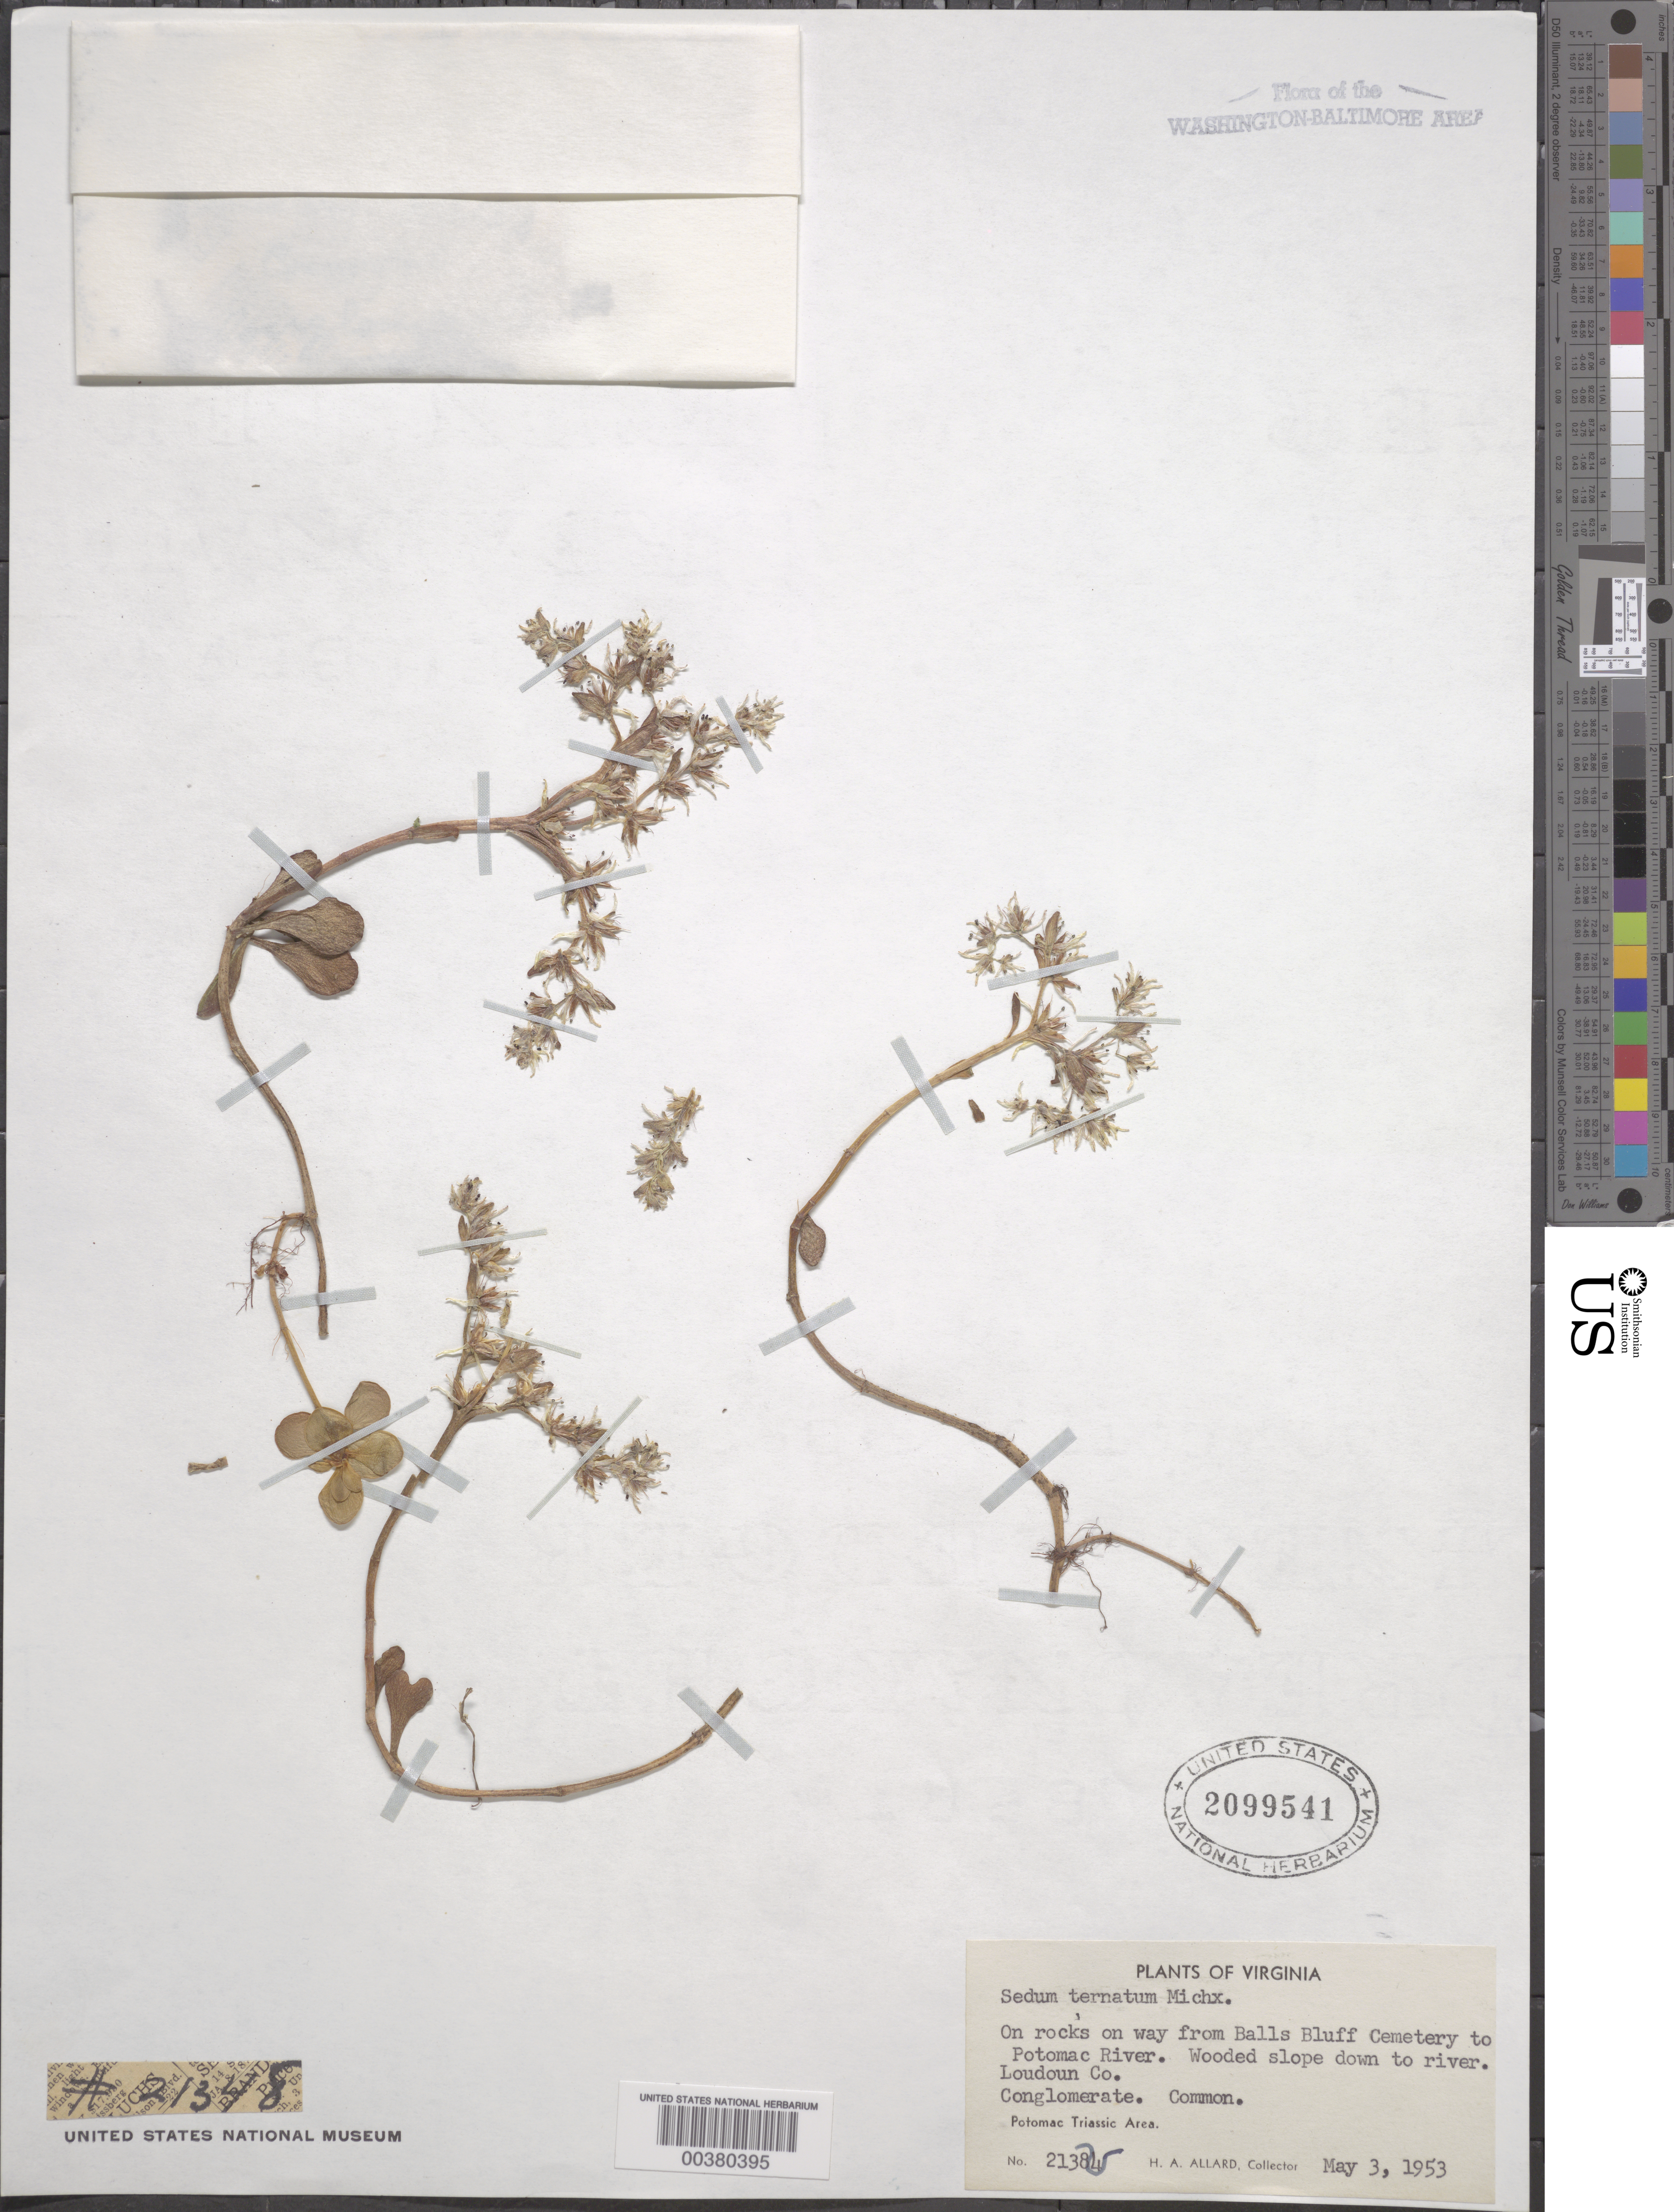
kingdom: Plantae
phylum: Tracheophyta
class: Magnoliopsida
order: Saxifragales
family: Crassulaceae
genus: Sedum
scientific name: Sedum ternatum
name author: Michx.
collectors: H. A. Allard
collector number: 21348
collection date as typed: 03 May 1953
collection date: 1953-05-03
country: United States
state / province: Virginia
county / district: Loudoun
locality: Balls Bluff Cemetery to Potomac River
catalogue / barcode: US 2099541